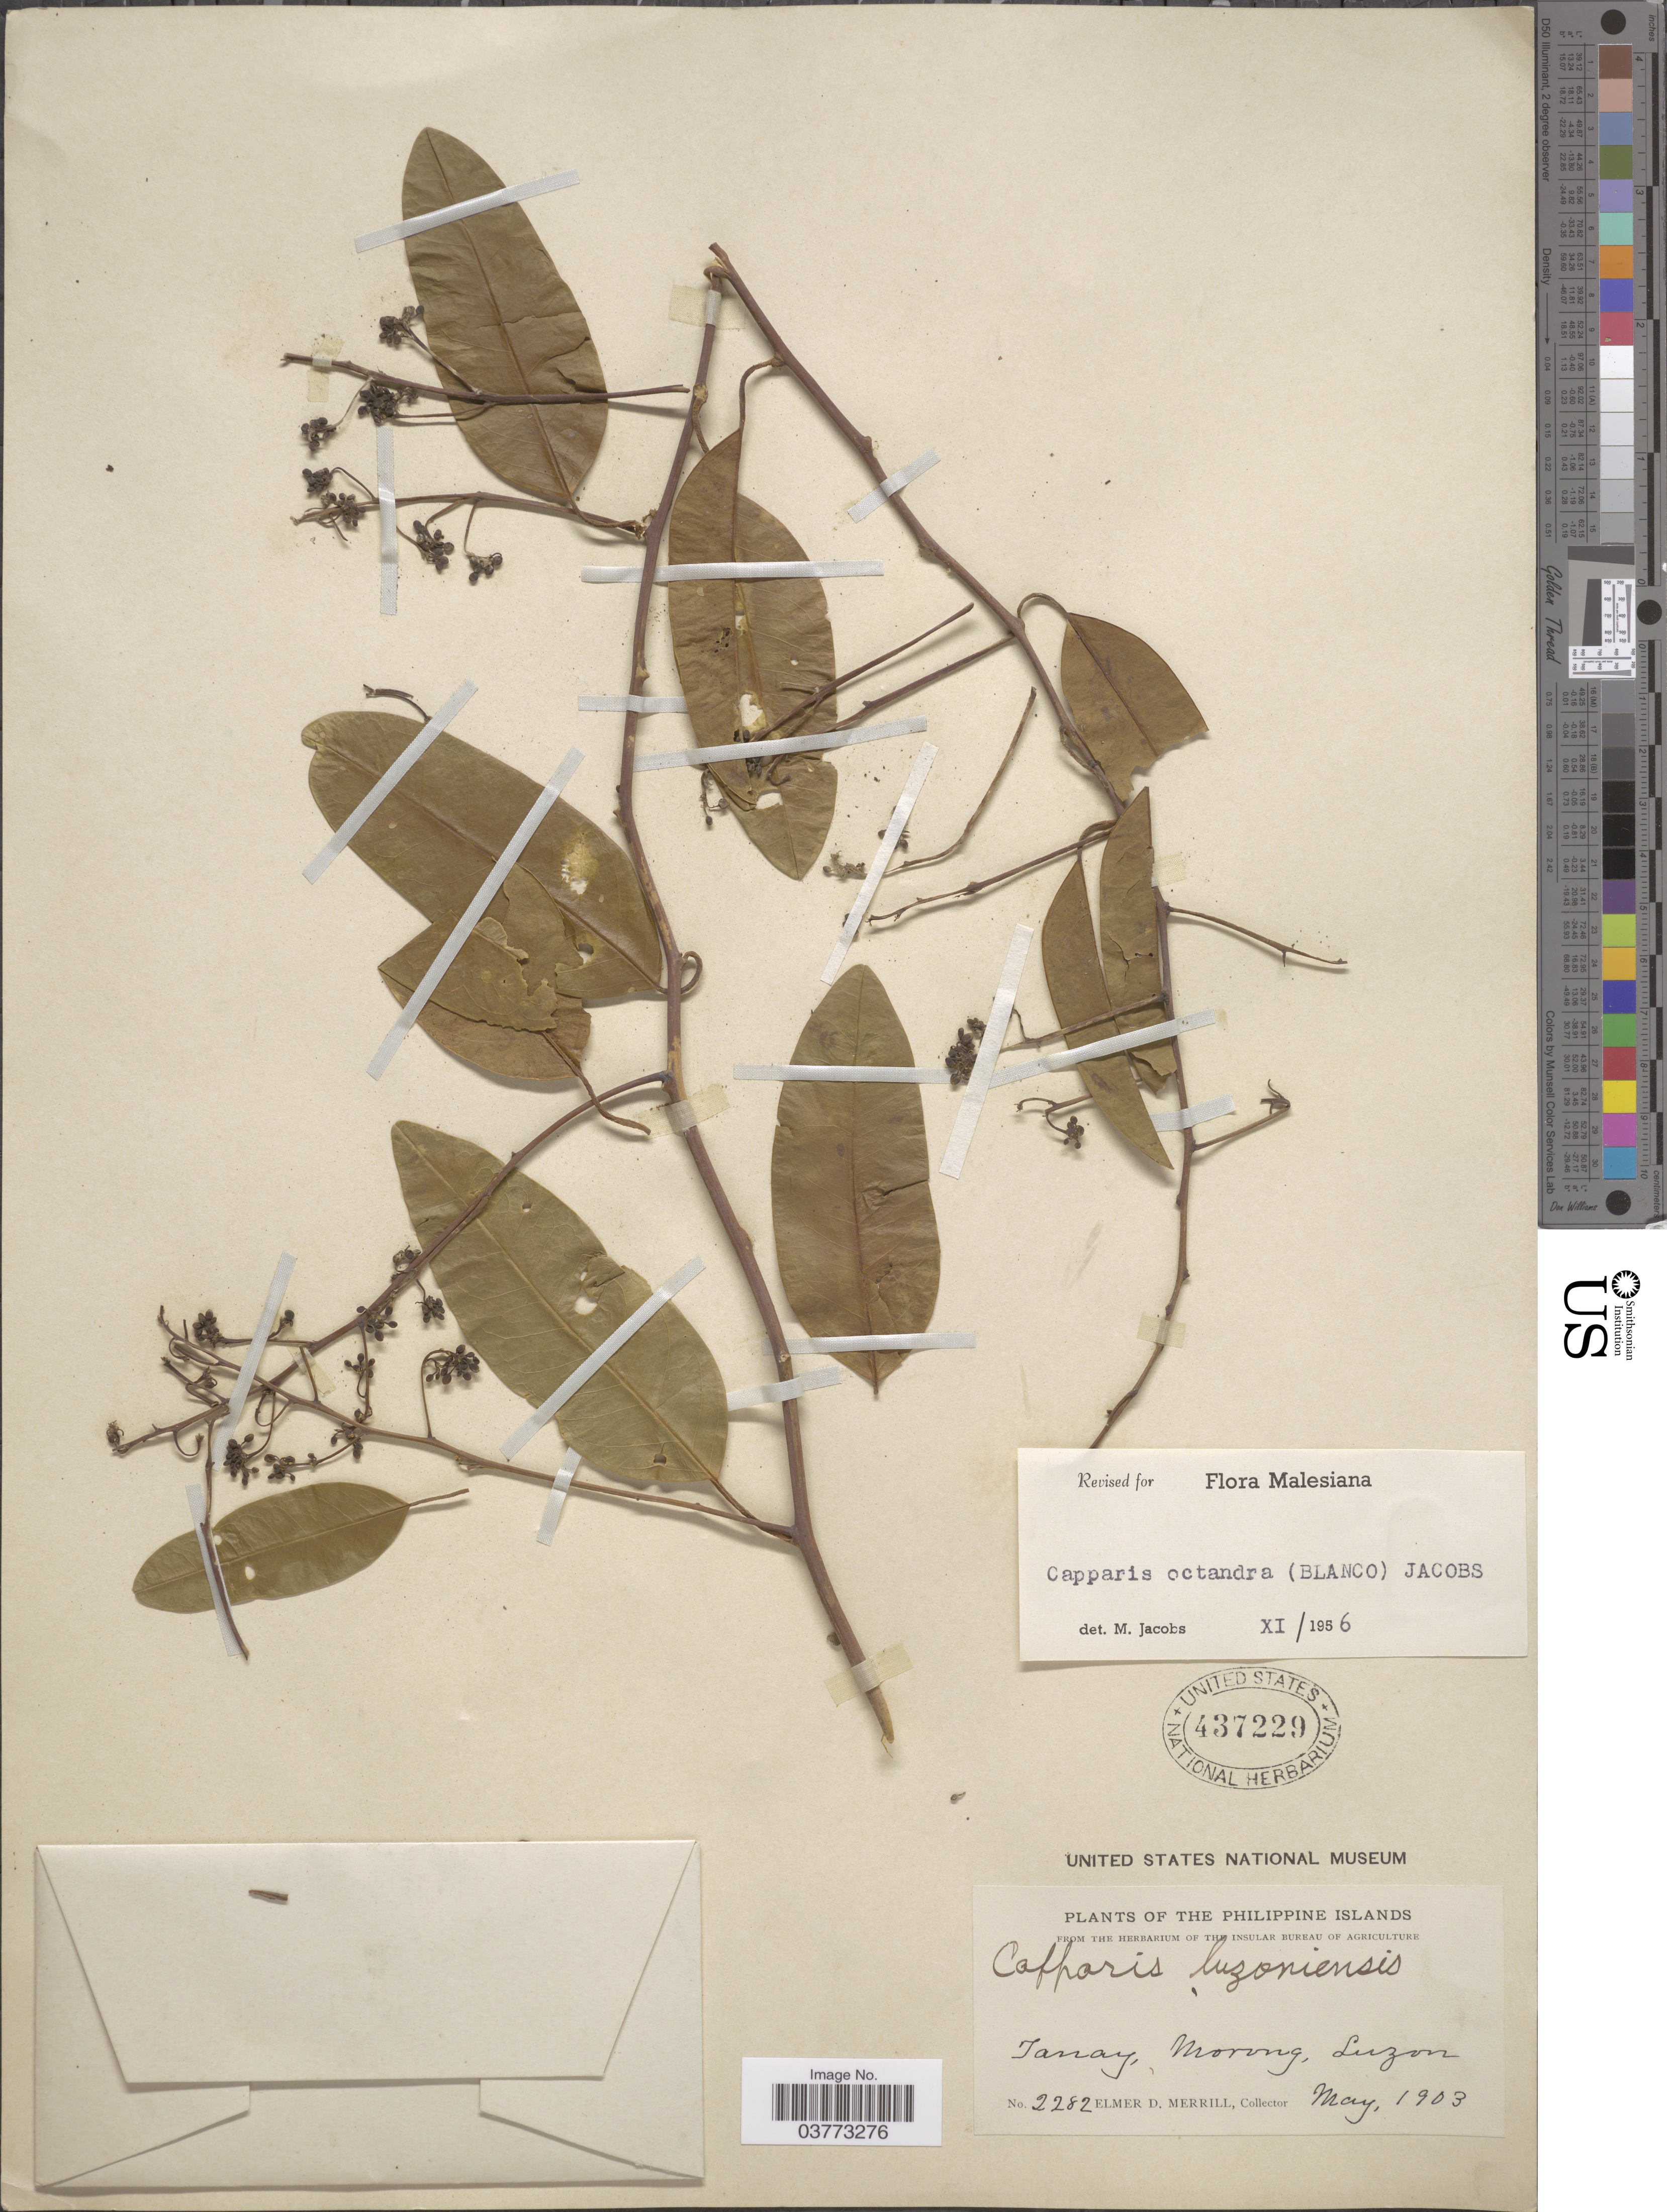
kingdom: Plantae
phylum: Tracheophyta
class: Magnoliopsida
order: Brassicales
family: Capparaceae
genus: Capparis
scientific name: Capparis floribunda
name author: Wight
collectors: E. D. Merrill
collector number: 2282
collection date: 1903-05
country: Philippines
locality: The Philippine Islands. Tanay, Morong, Luzon.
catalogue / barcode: US 437229